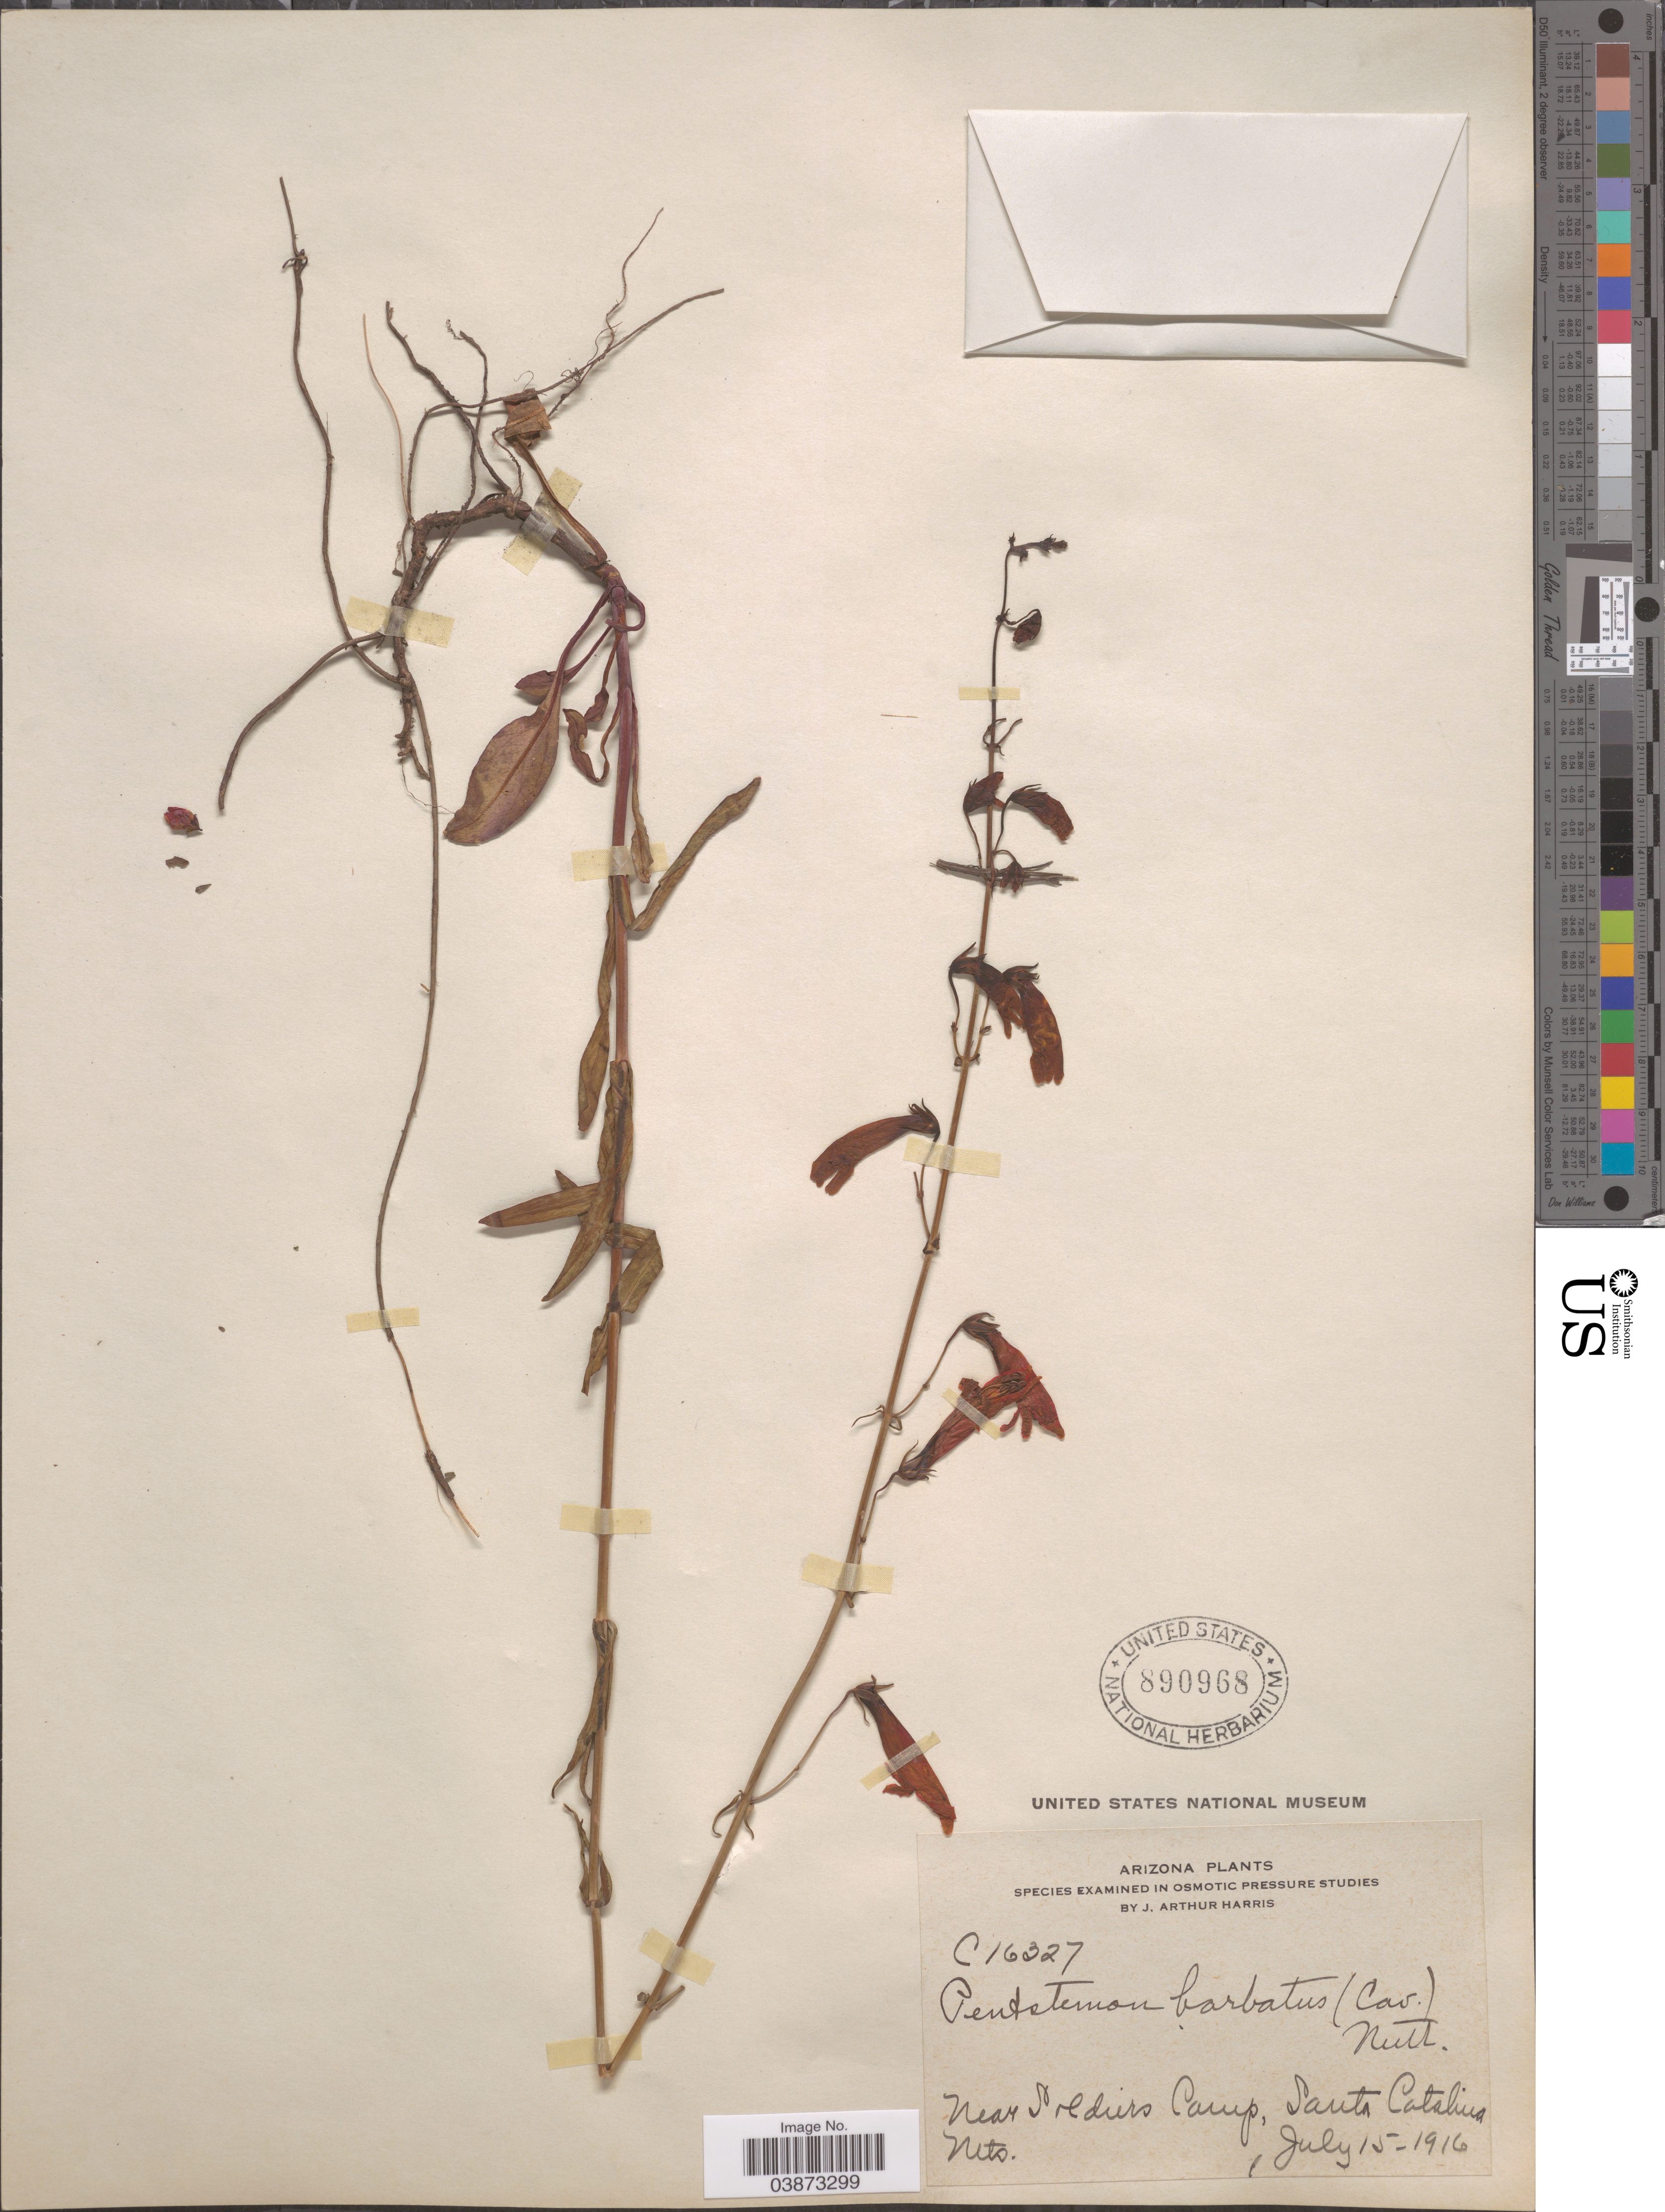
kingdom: Plantae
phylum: Tracheophyta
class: Magnoliopsida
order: Lamiales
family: Plantaginaceae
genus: Penstemon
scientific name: Penstemon barbatus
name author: (Cav.) Roth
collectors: J. A. Harris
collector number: C16327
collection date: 1916-07-15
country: United States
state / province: Arizona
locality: Near Soldiers Camp, Santa Catalina Mts.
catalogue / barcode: US 890968